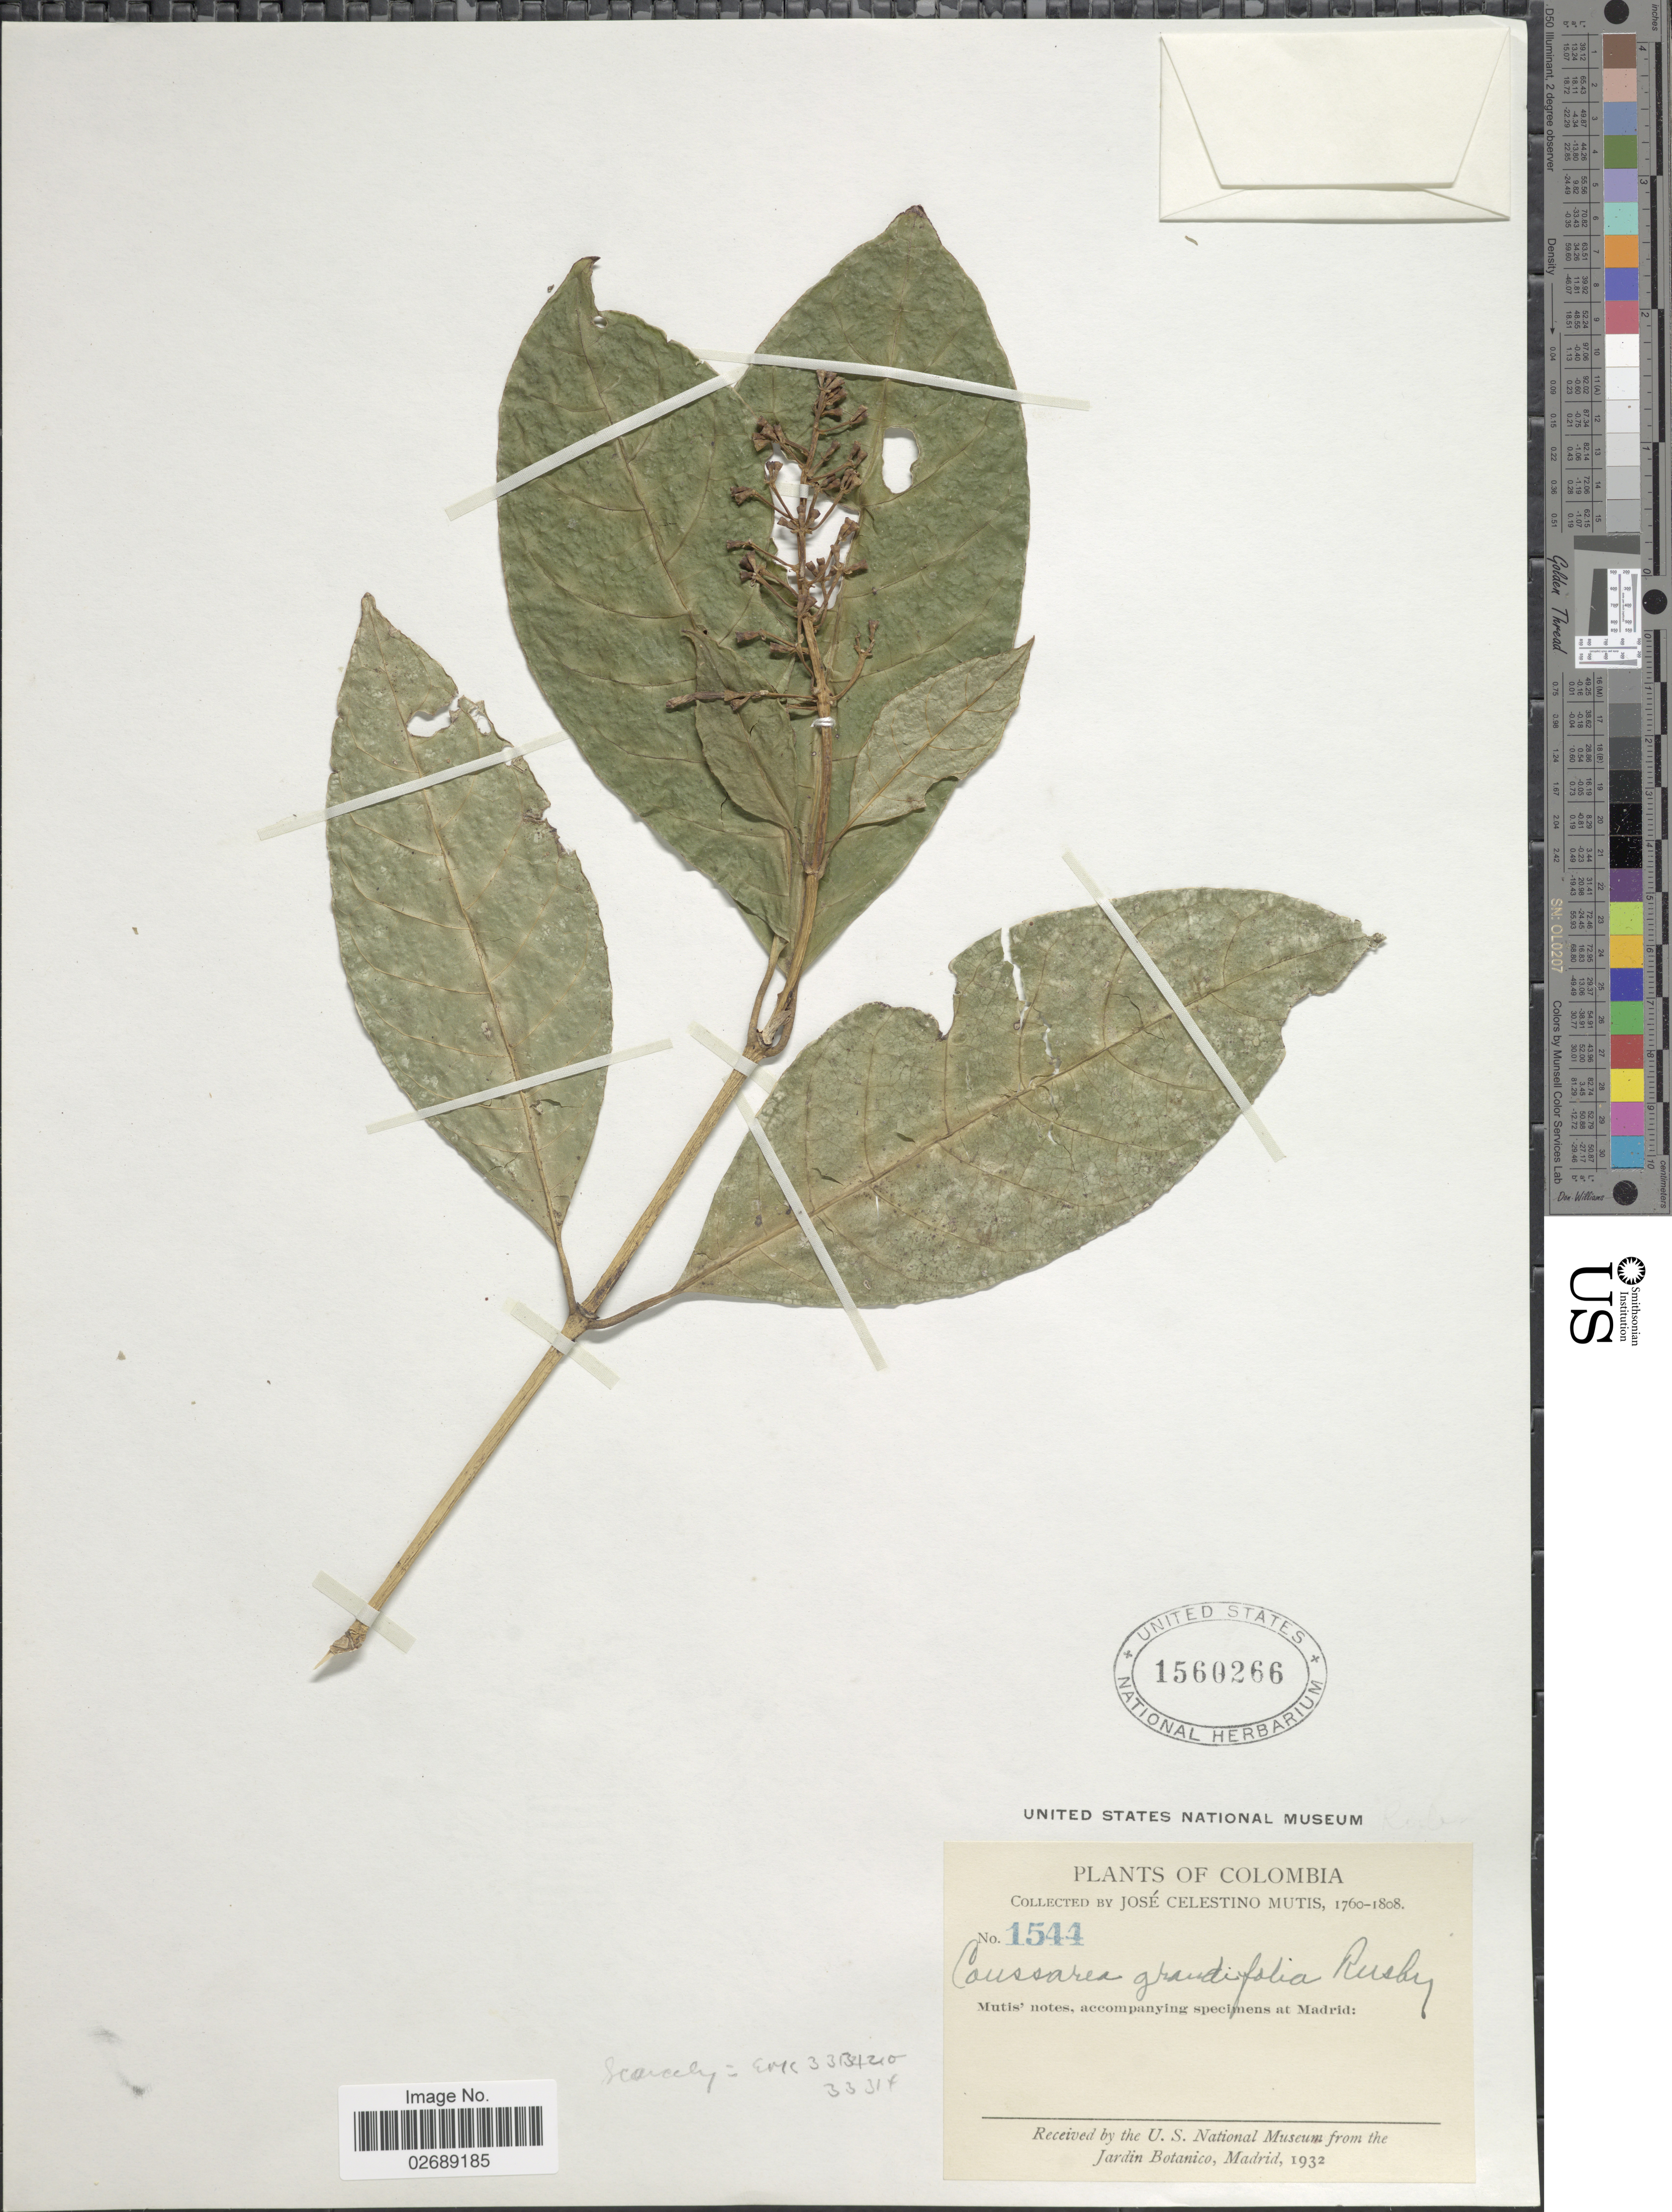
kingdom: Plantae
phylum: Tracheophyta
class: Magnoliopsida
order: Gentianales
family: Rubiaceae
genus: Coussarea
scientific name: Coussarea grandifolia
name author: Rusby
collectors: J. C. B. Mutis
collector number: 1544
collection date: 1760/1808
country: Colombia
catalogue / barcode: US 1560266